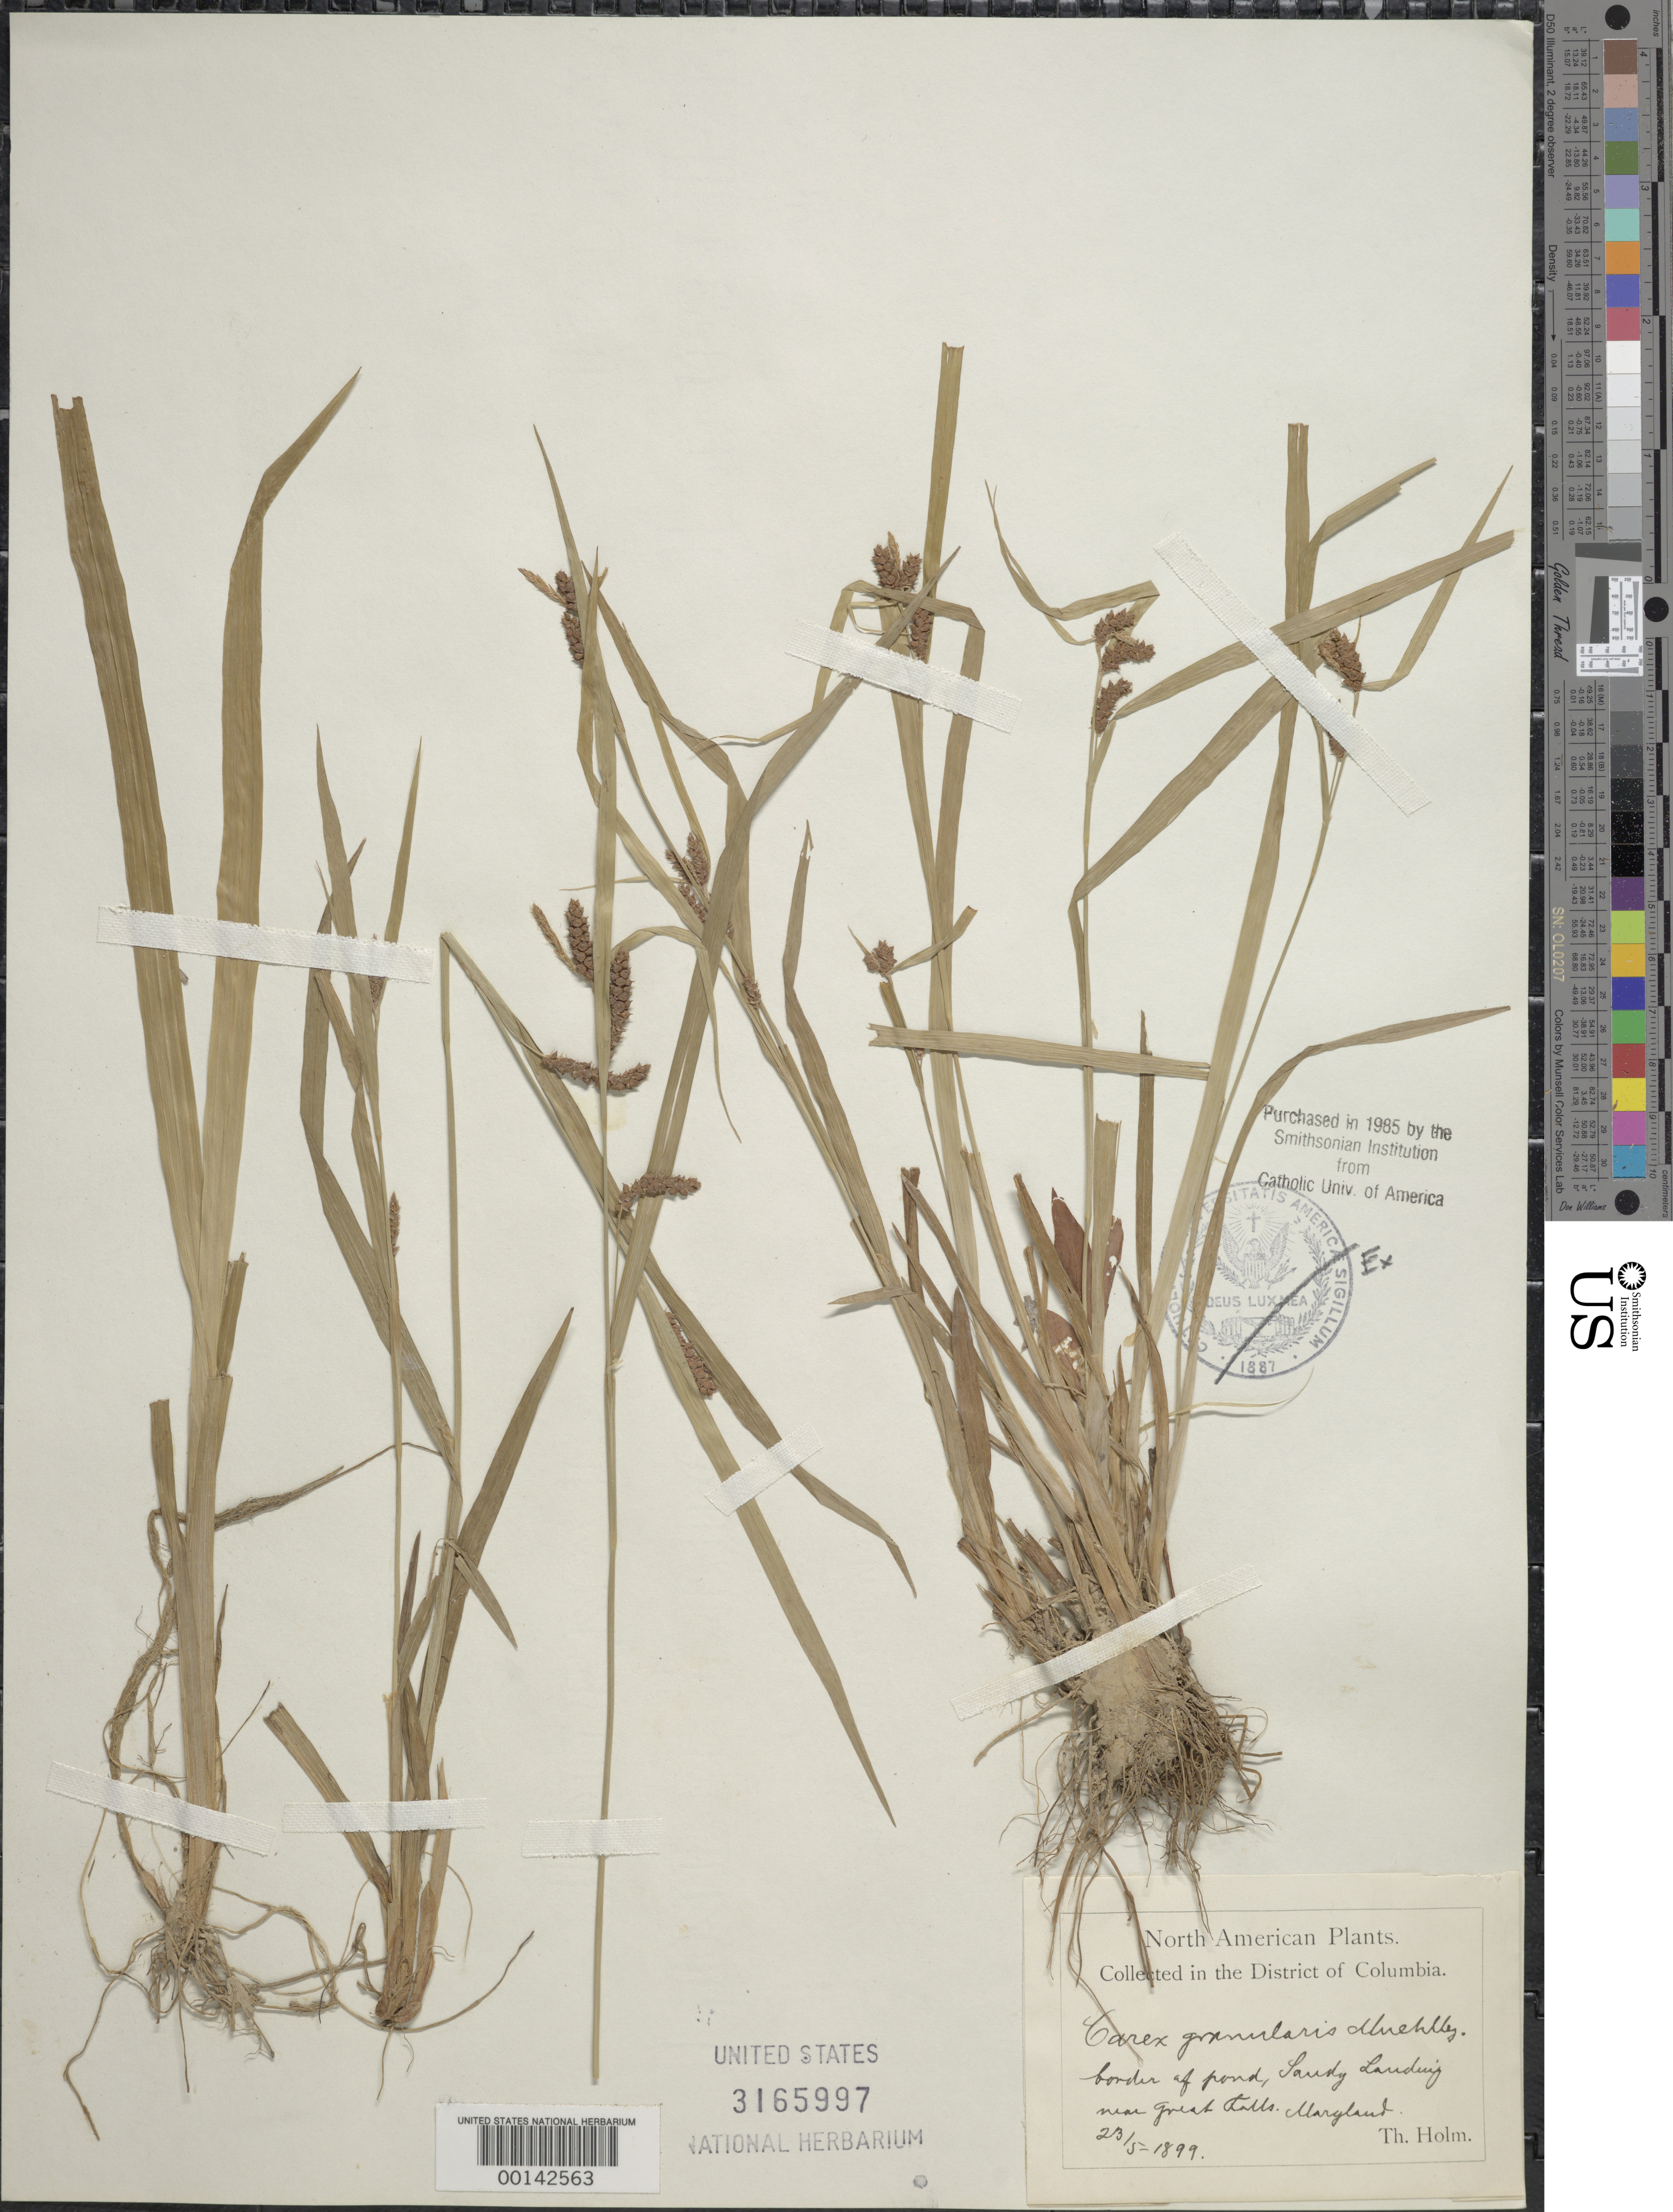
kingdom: Plantae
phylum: Tracheophyta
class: Liliopsida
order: Poales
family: Cyperaceae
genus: Carex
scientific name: Carex granularis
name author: Muhl. ex Willd.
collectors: T. Holm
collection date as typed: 23 May 1899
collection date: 1899-05-23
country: United States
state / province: Maryland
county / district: Montgomery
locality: Sandy Landing near Great Falls C. & O. Canal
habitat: Border of pond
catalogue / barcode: US 3165997